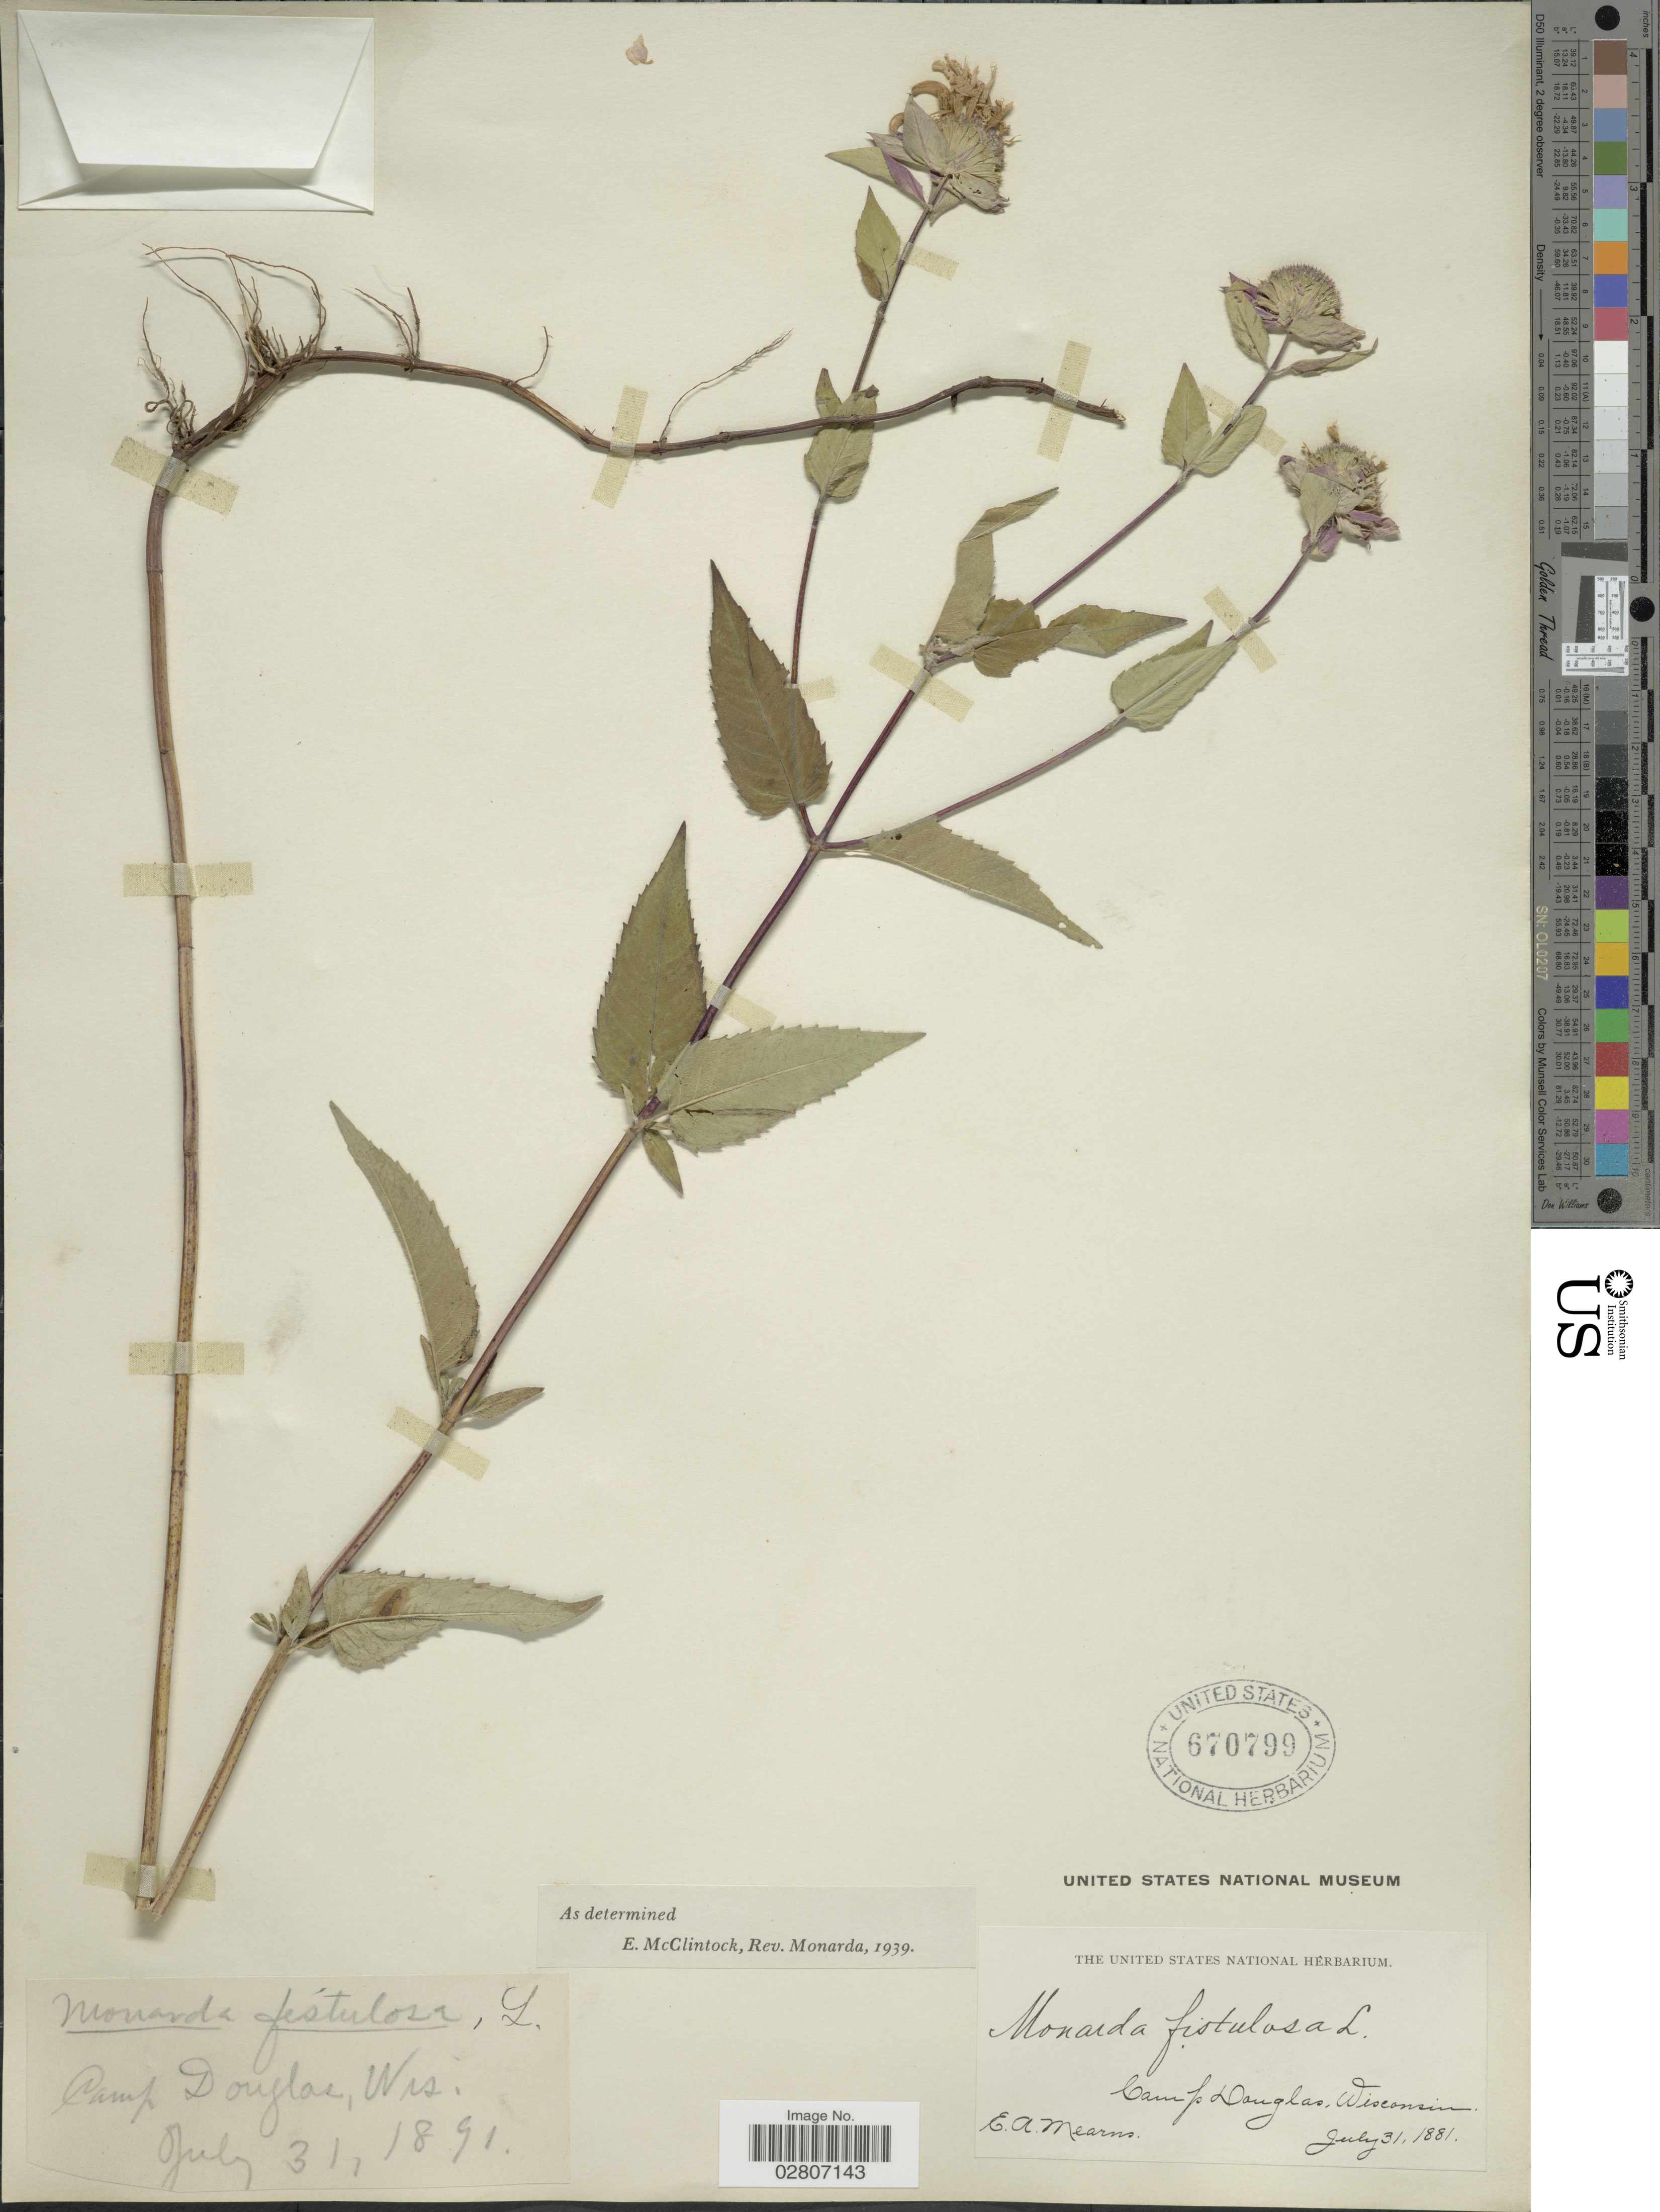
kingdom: Plantae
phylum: Tracheophyta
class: Magnoliopsida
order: Lamiales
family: Lamiaceae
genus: Monarda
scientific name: Monarda fistulosa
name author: L.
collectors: E. A. Mearns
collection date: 1891-07-31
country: United States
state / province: Wisconsin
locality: Camp Douglas.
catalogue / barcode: US 670799